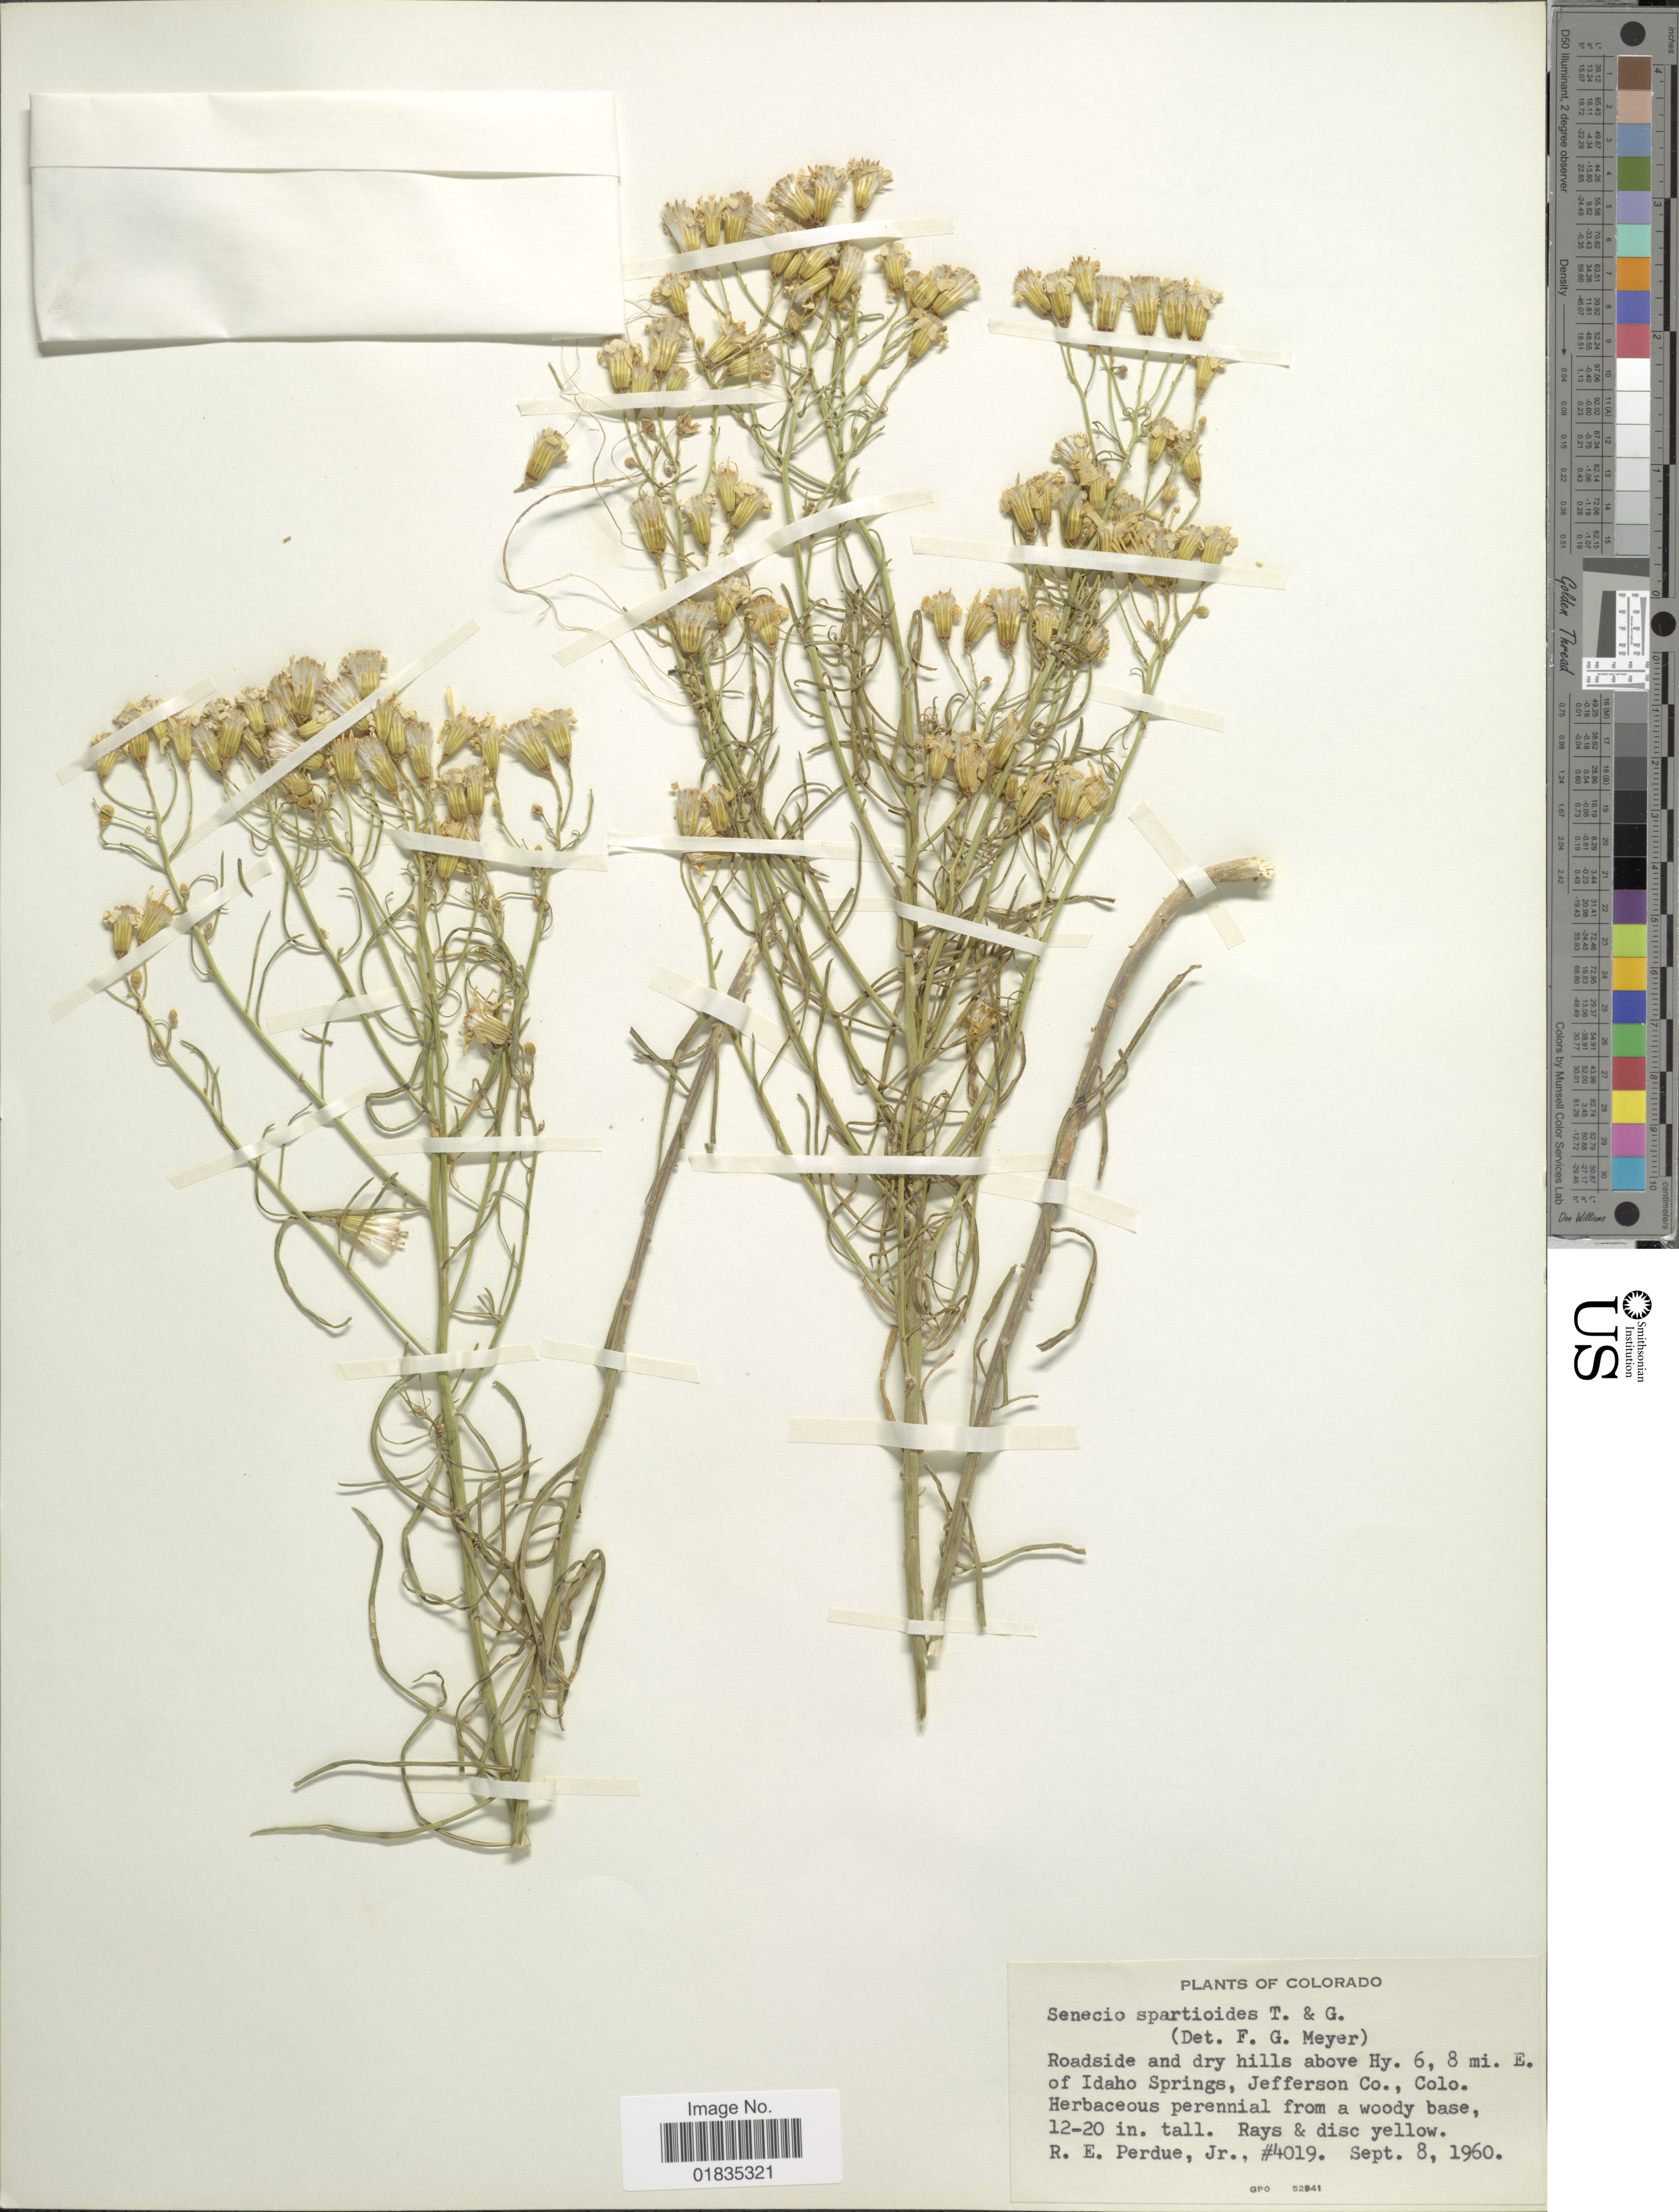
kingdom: Plantae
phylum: Tracheophyta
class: Magnoliopsida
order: Asterales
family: Asteraceae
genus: Senecio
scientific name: Senecio spartioides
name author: Torr. & A. Gray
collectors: R. E. Perdue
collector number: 4019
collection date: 1960-09-08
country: United States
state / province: Colorado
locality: Roadside and dry hills above Hy. 6, 8 mi.E. of Idaho Springs, Jefferson Co.